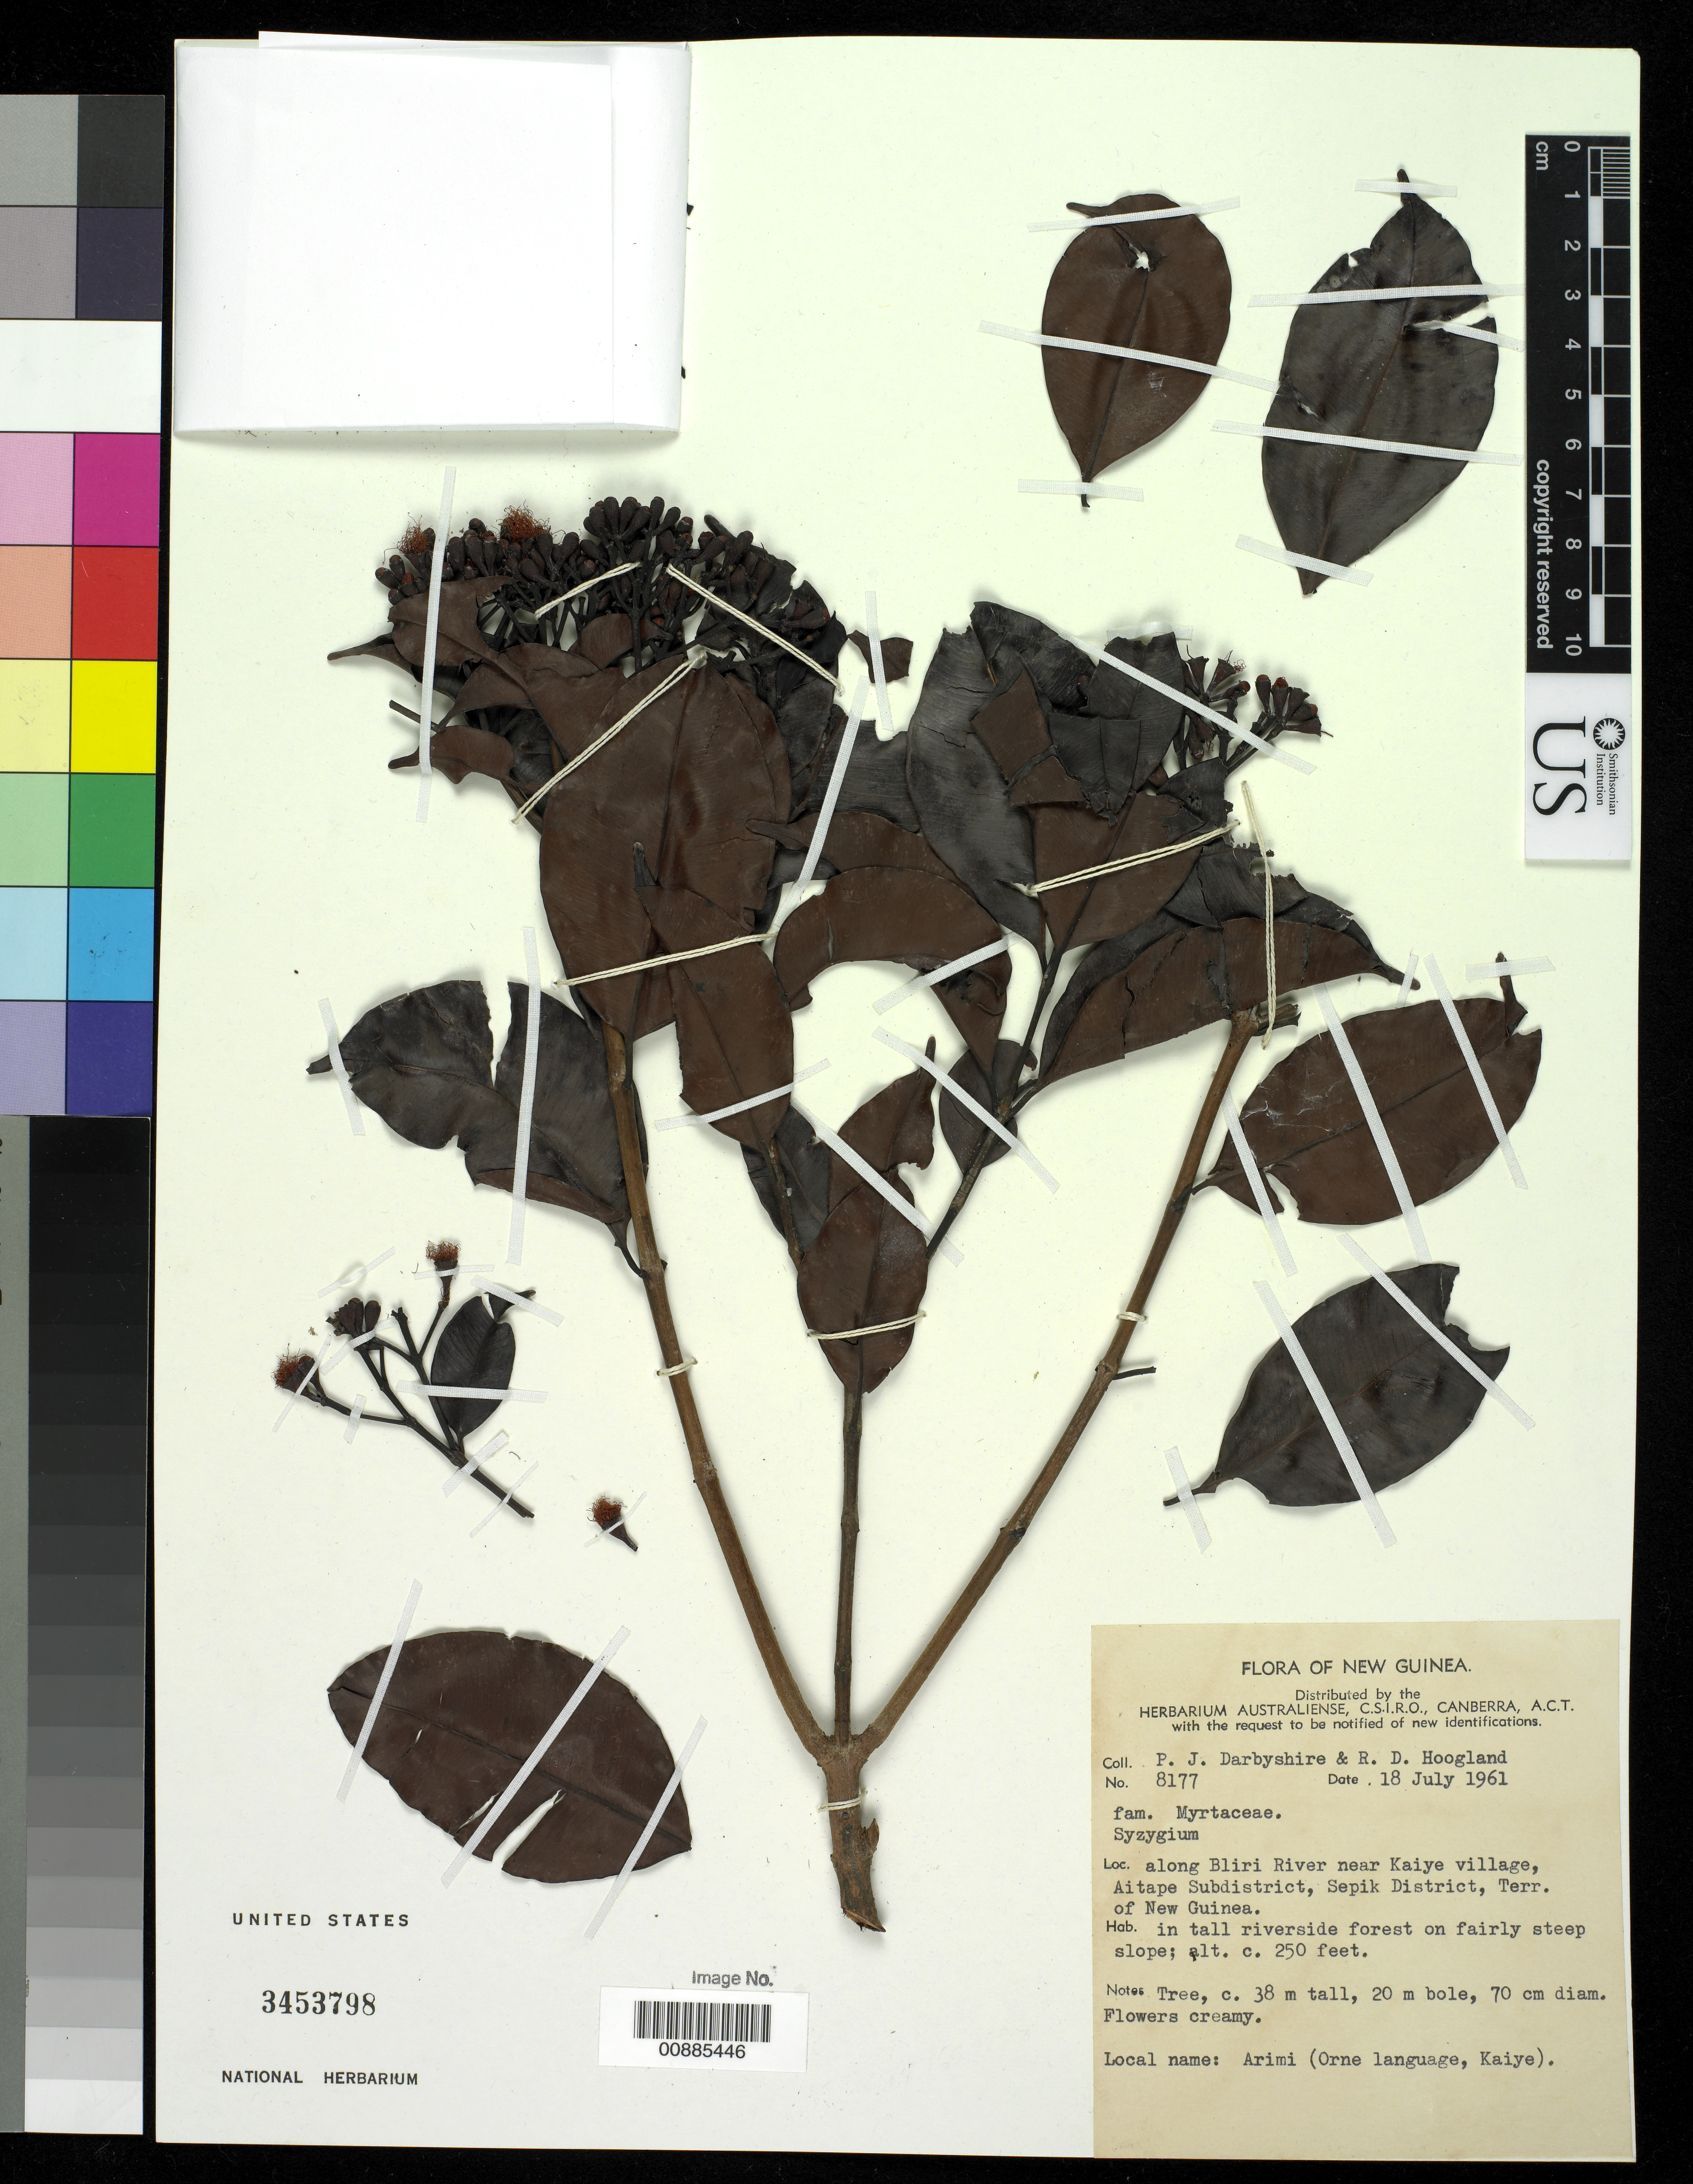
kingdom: Plantae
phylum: Tracheophyta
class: Magnoliopsida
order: Myrtales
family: Myrtaceae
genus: Syzygium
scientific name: Syzygium sp.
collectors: P. Darbyshire & R. D. Hoogland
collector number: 8177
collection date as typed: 18 Jul 1961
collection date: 1961-07-18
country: Papua New Guinea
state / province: Sandaun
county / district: Aitape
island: New Guinea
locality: along Bliri R. nr. Kaiye village. Aitape Subdistrict.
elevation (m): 76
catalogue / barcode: US 3453798